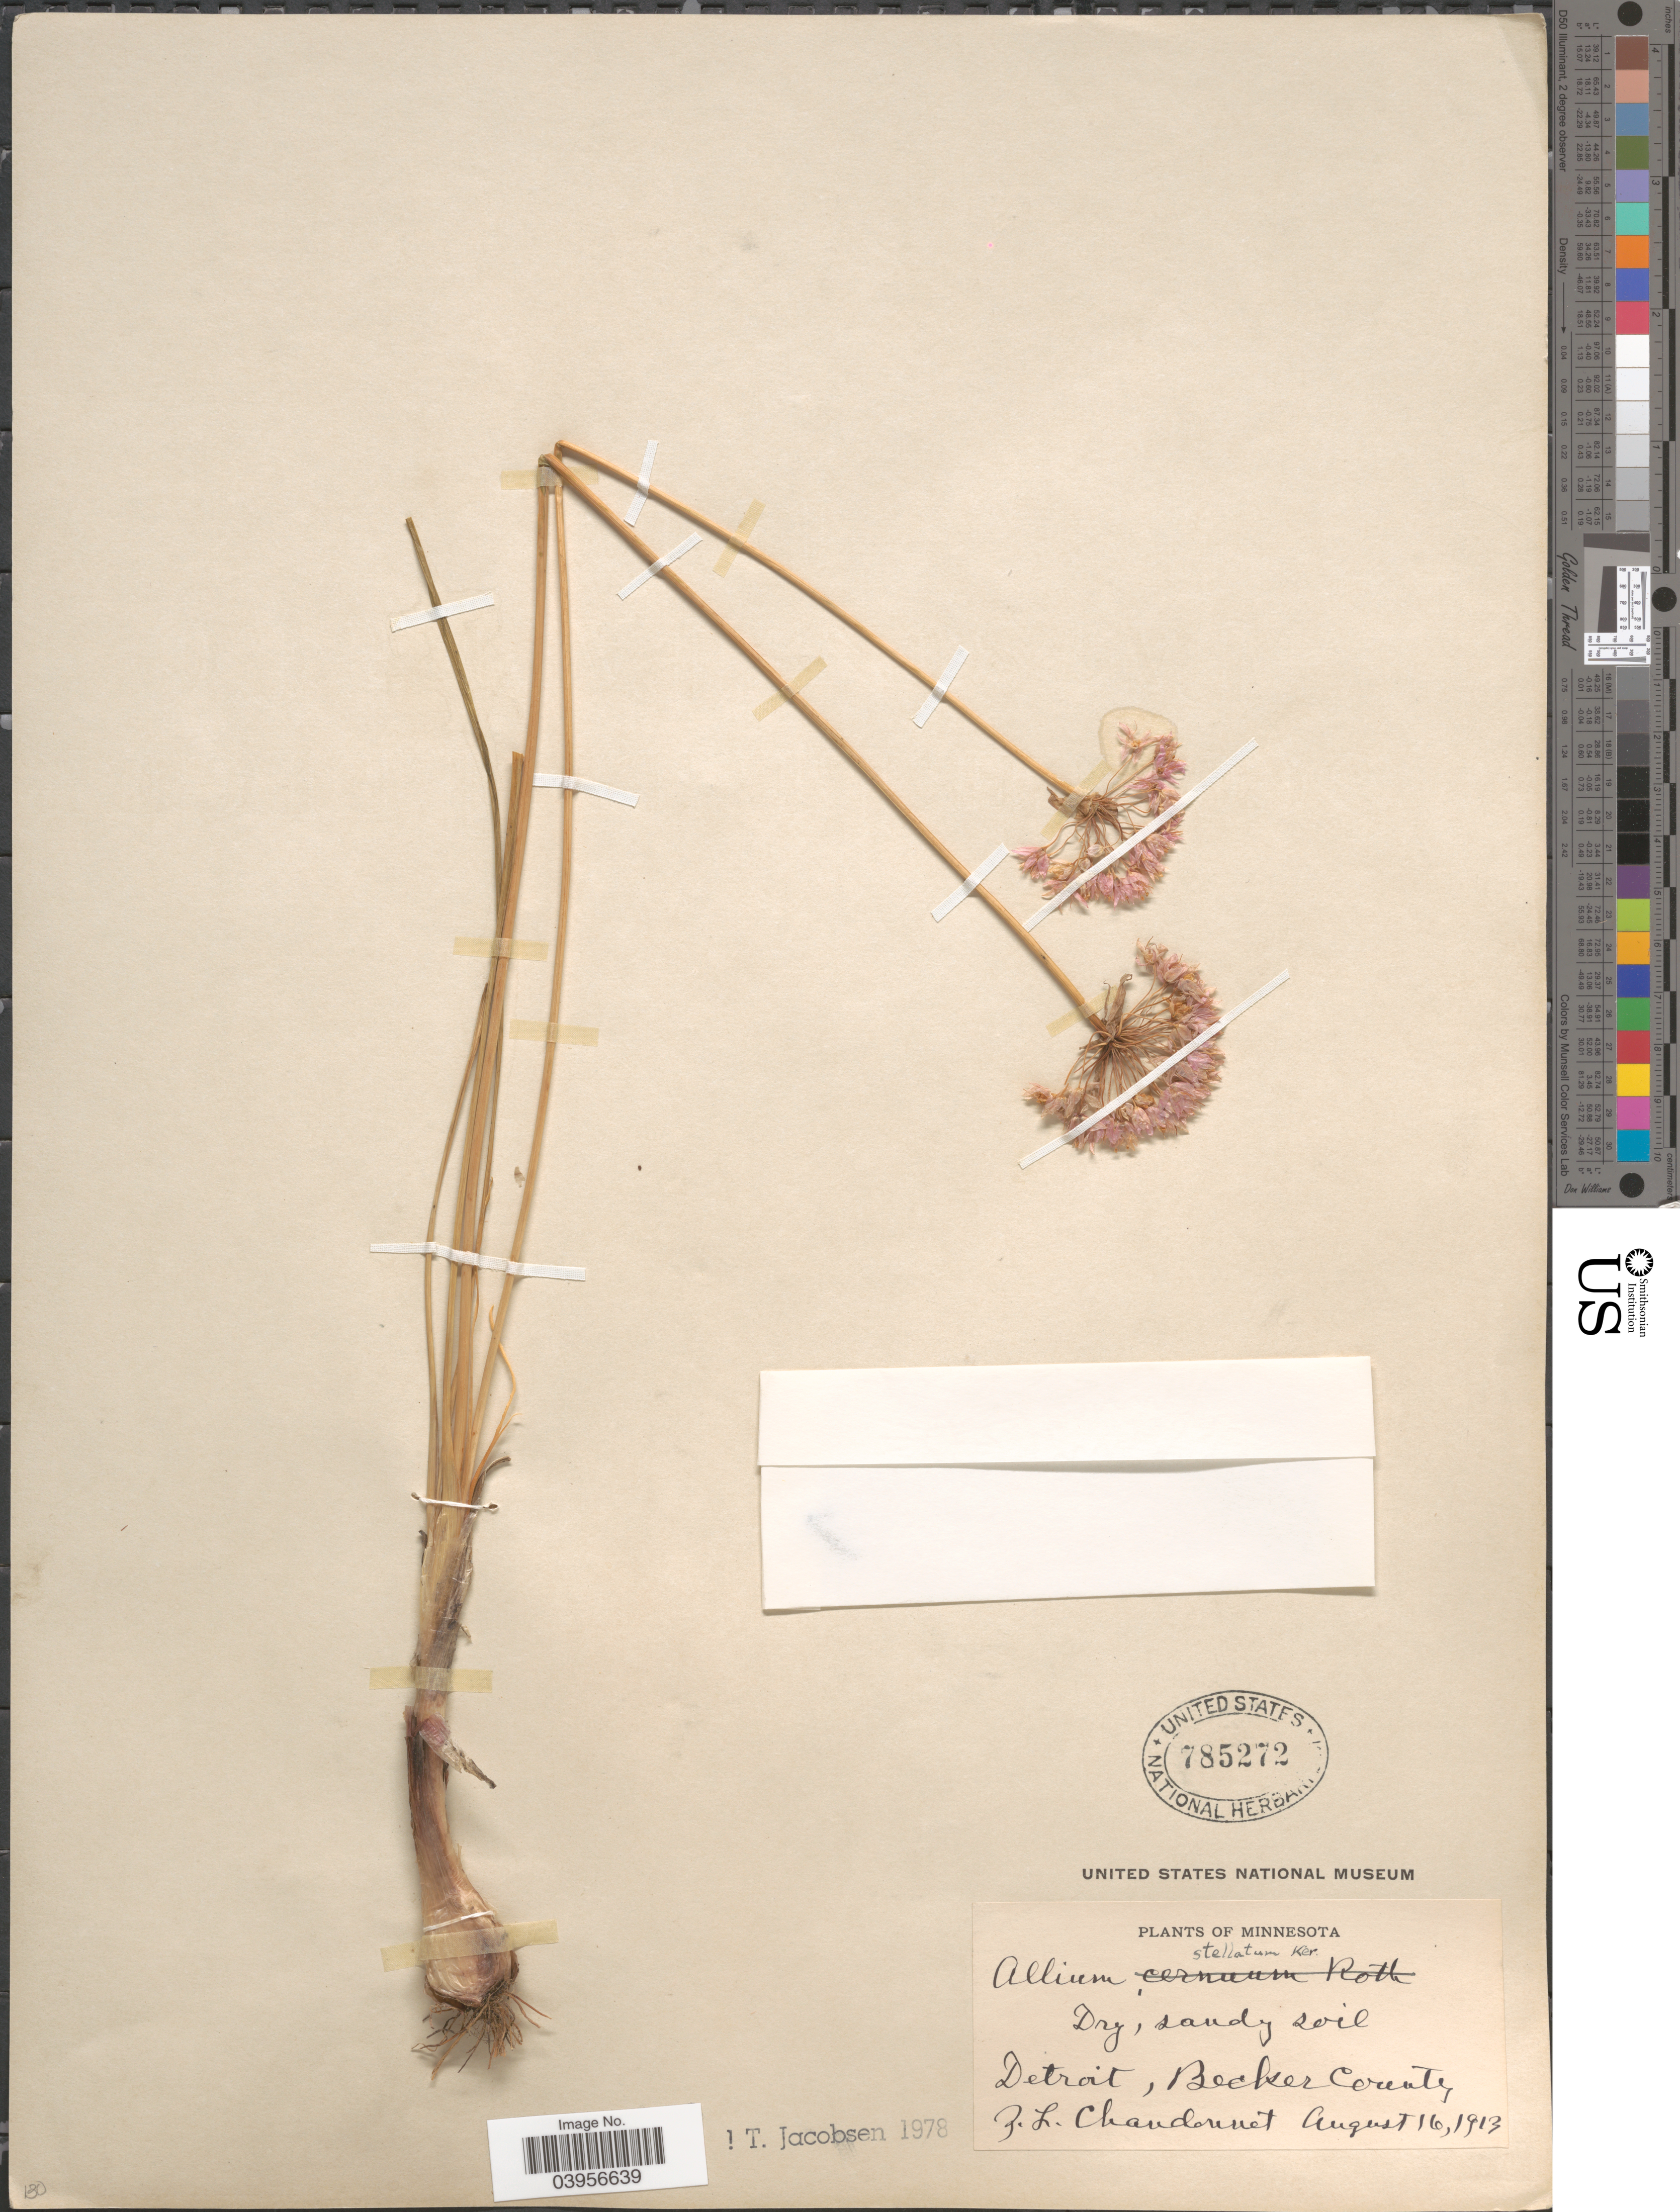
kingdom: Plantae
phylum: Tracheophyta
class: Liliopsida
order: Asparagales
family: Amaryllidaceae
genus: Allium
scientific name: Allium stellatum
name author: Nutt. ex Ker Gawl.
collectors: Z. Chandonnet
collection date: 1913-08-16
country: United States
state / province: Minnesota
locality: Detroit, Becker County.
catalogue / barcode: US 785272